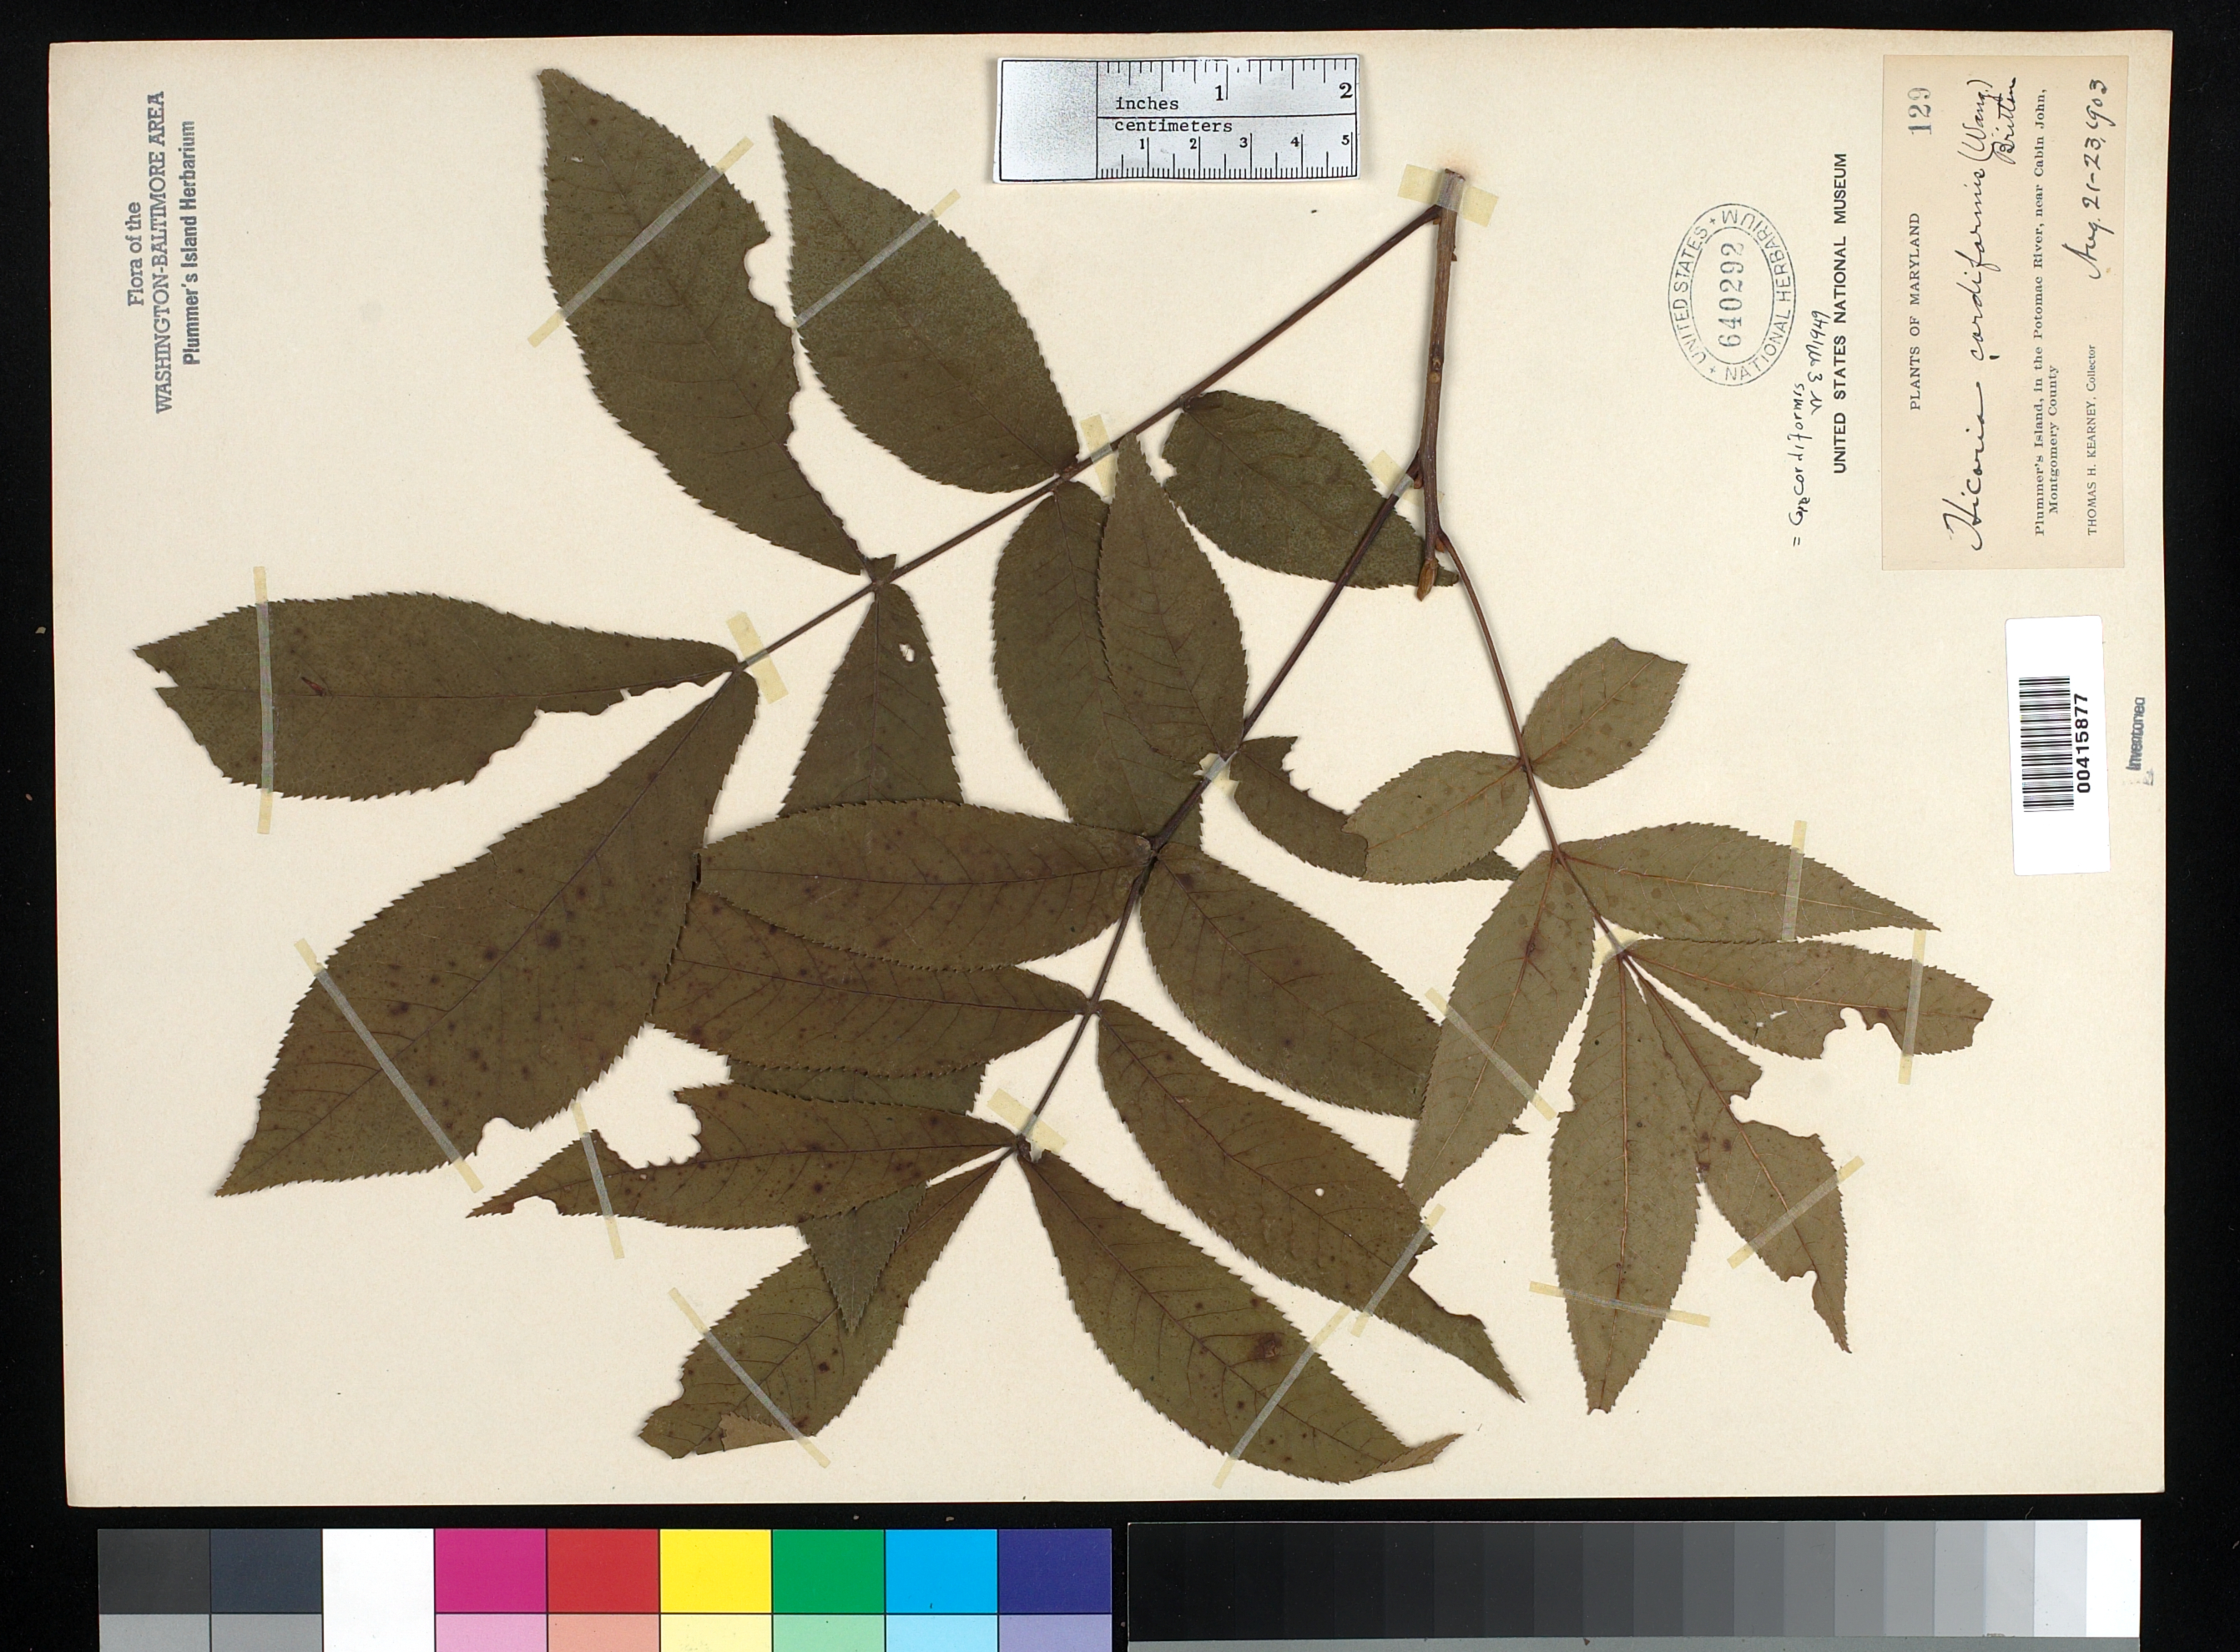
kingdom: Plantae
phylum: Tracheophyta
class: Magnoliopsida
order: Fagales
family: Juglandaceae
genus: Carya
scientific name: Carya cordiformis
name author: (Wangenh.) K. Koch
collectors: T. H. Kearney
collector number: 129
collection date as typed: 21 Aug 1903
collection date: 1903-08-21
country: United States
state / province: Maryland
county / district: Montgomery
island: Plummers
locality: Plummer's Island C. & O. Canal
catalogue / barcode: US 640292